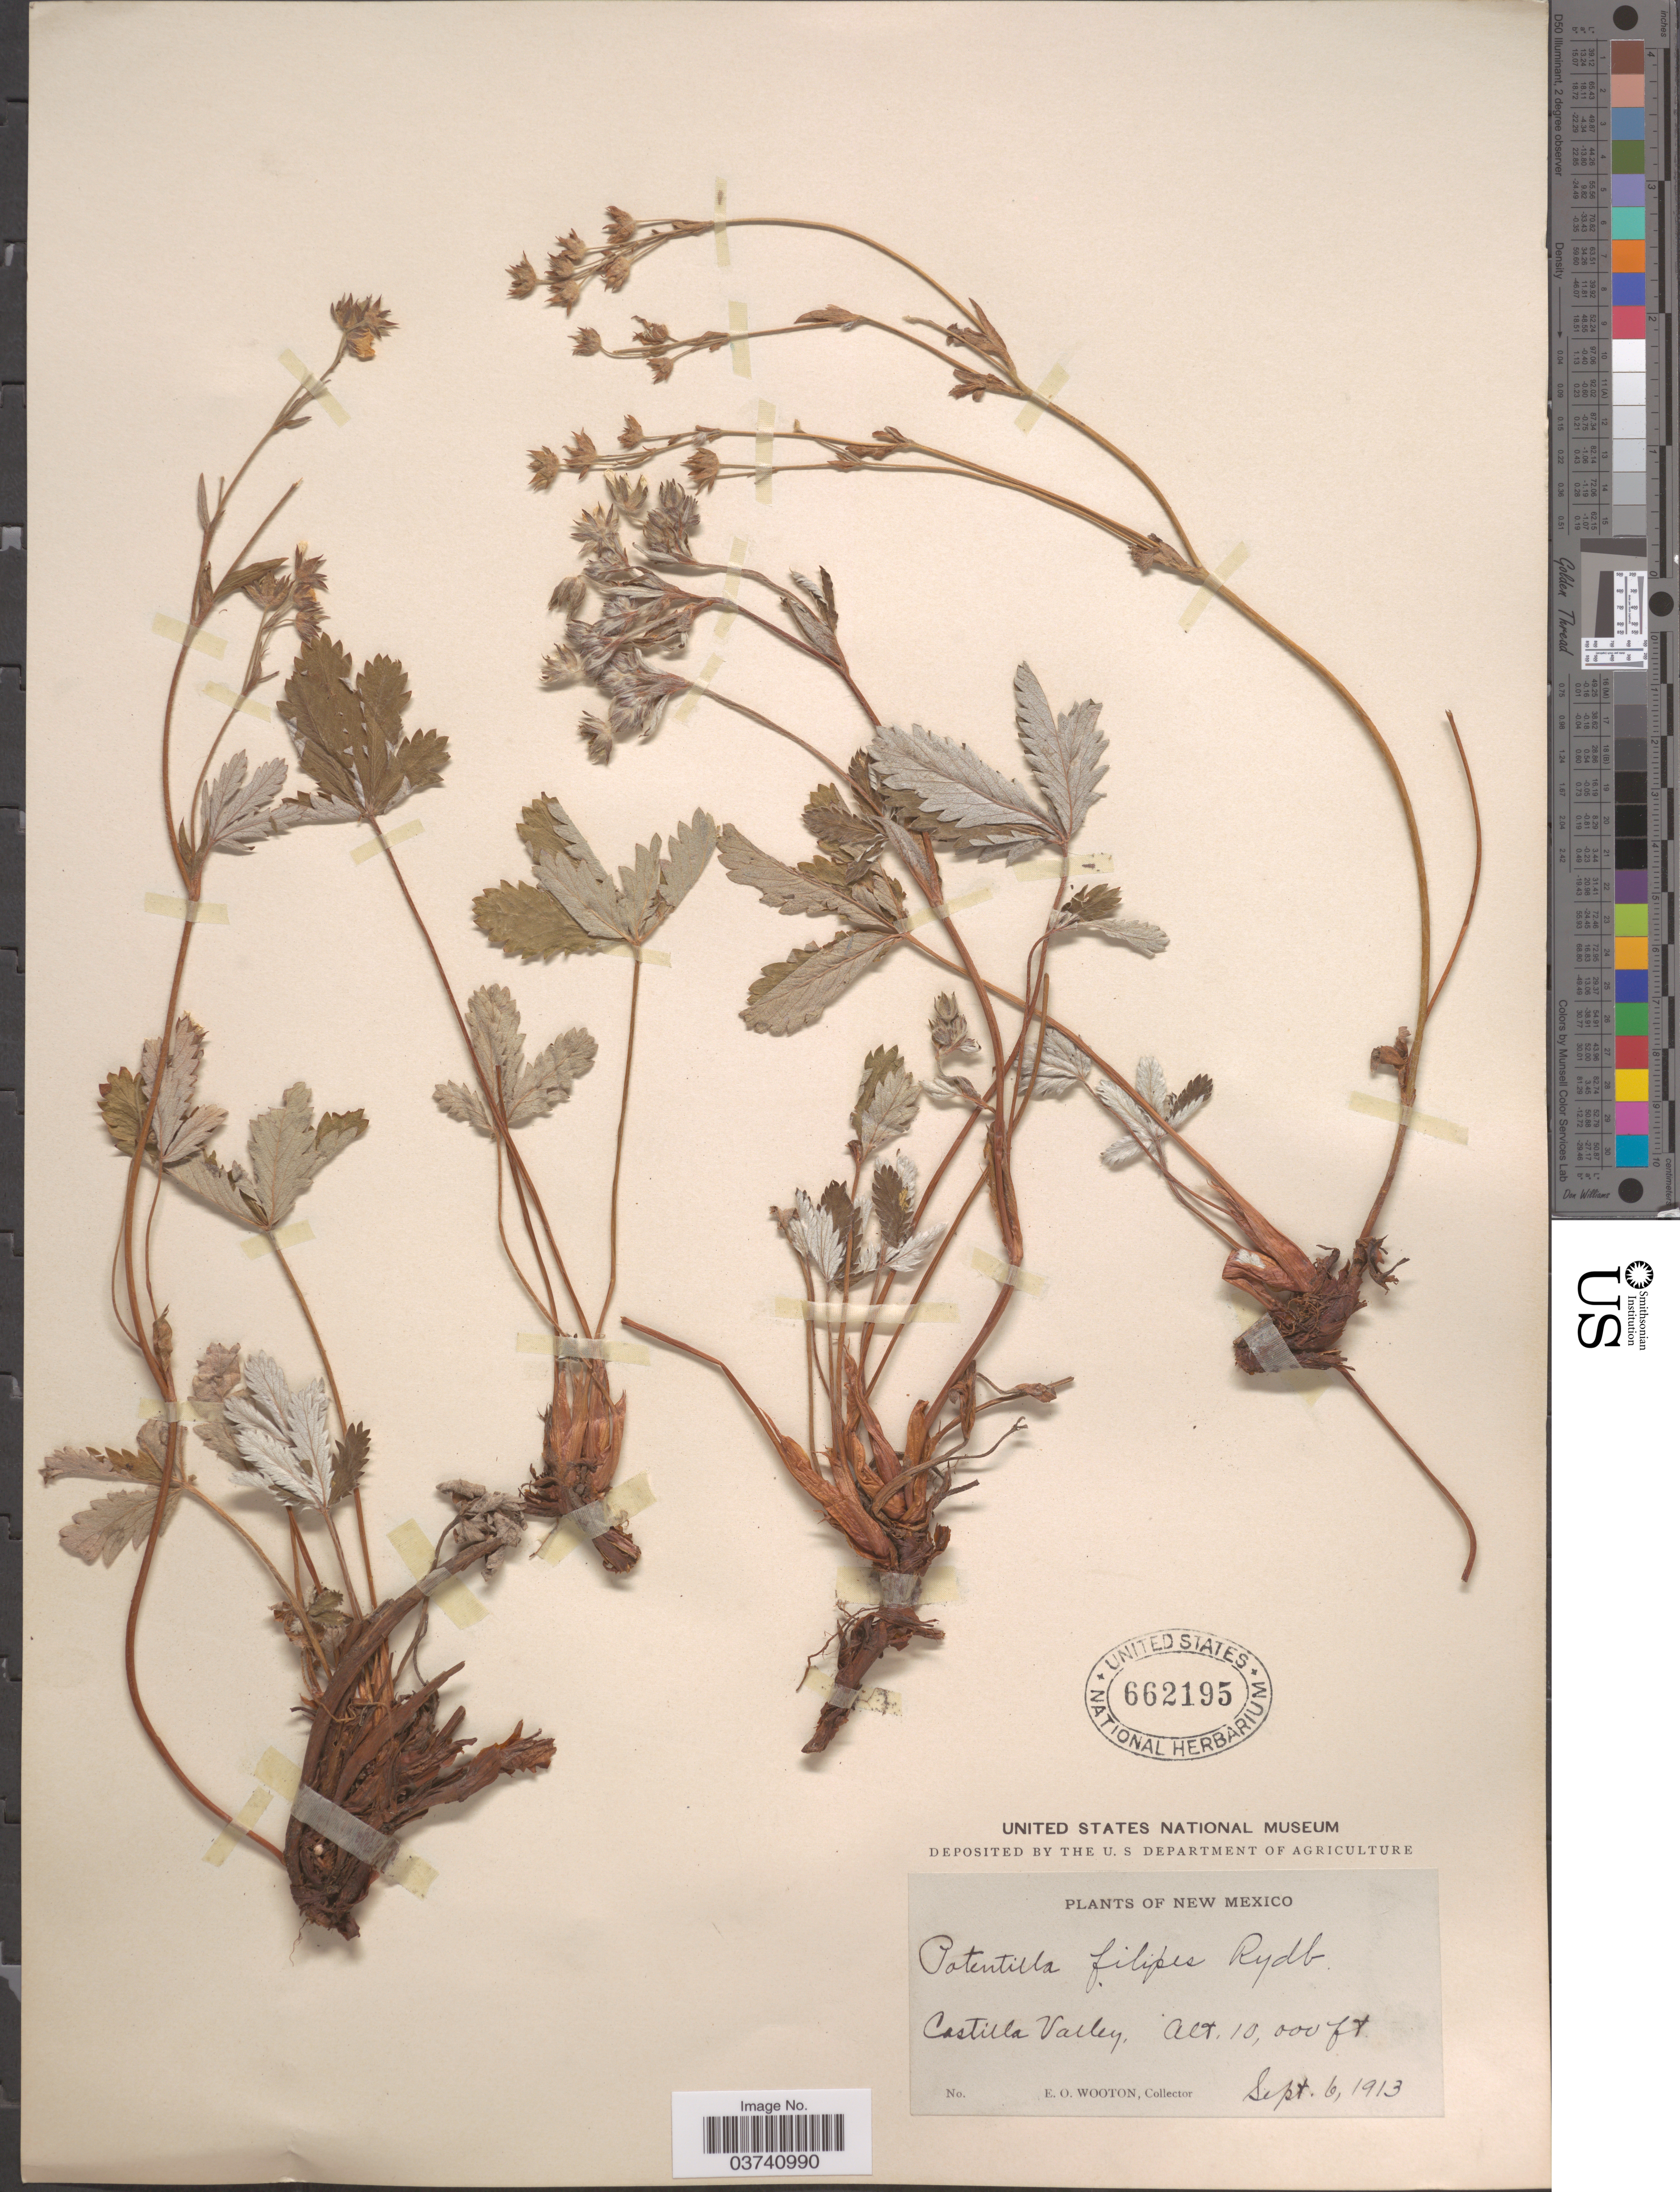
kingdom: Plantae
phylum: Tracheophyta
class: Magnoliopsida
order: Rosales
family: Rosaceae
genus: Potentilla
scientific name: Potentilla pulcherrima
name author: Lehm.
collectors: E. O. Wooton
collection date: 1913-09-06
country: United States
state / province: New Mexico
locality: Castilla Valley.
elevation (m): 3048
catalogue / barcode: US 662195